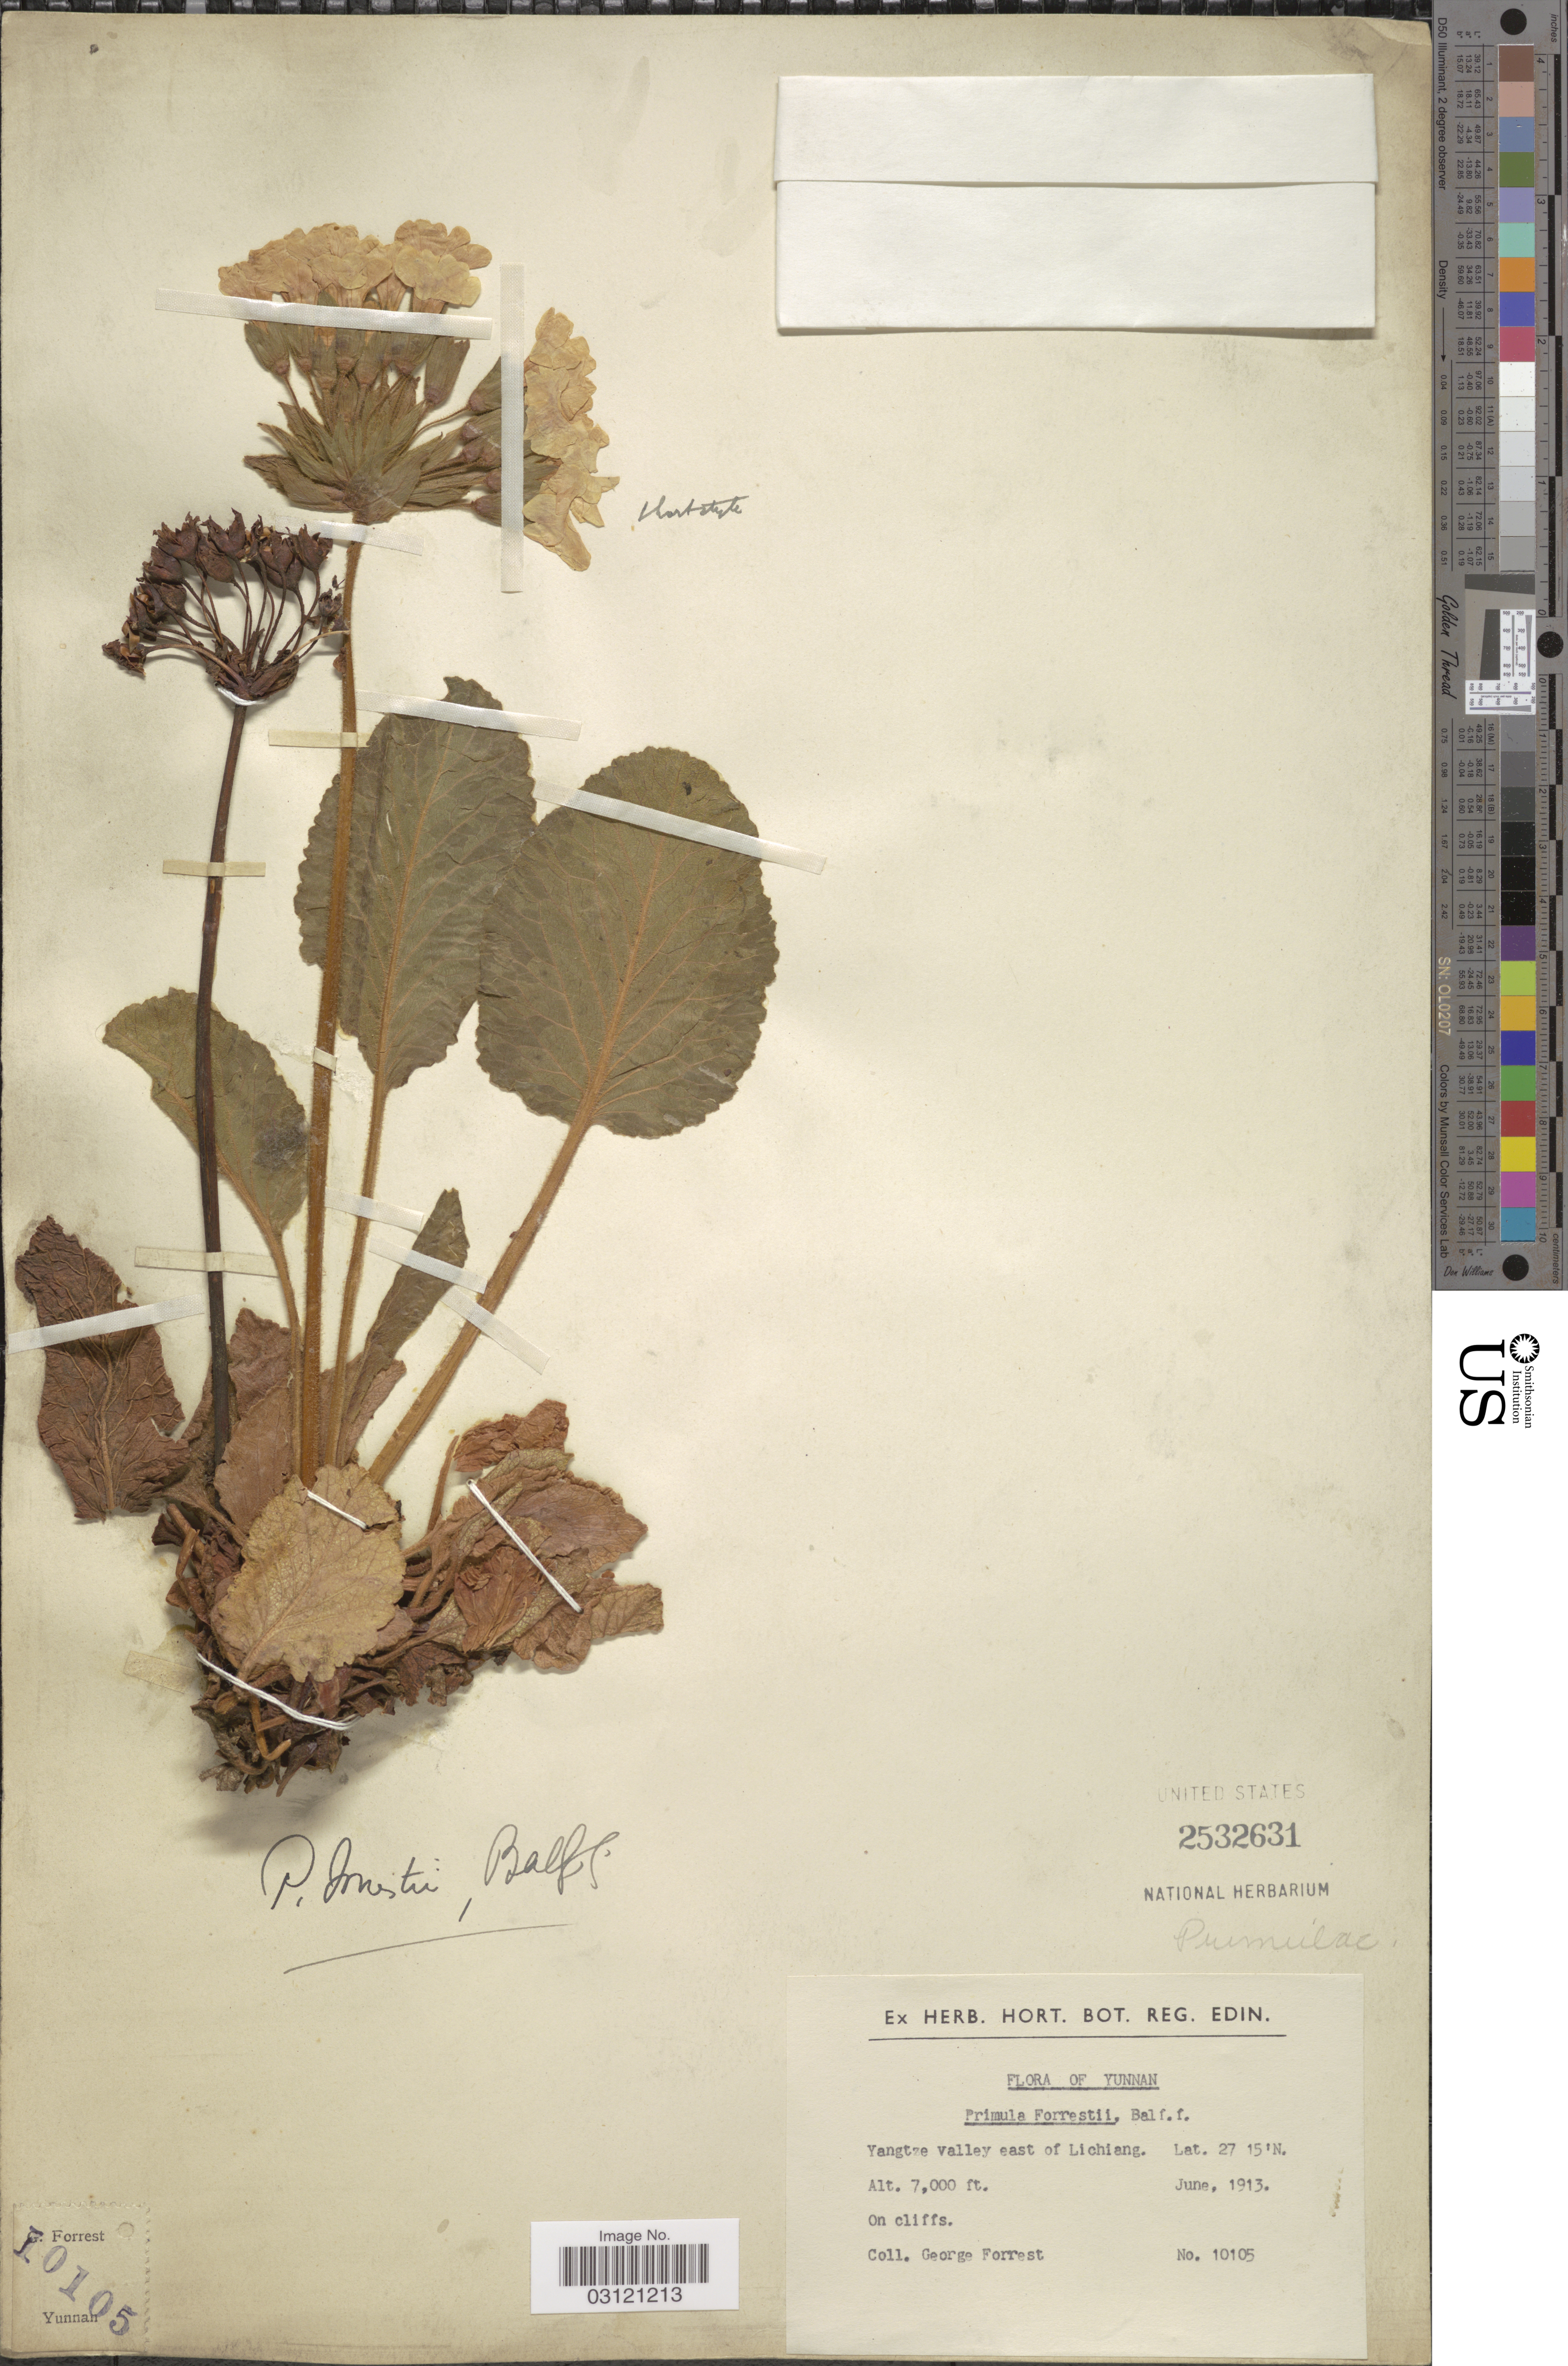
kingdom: Plantae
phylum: Tracheophyta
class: Magnoliopsida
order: Ericales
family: Primulaceae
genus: Primula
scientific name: Primula forrestii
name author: Balf. f. in Forrest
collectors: G. Forrest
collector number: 10105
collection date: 1913-06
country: China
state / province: Yunnan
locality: Yangtze valley east of Lichiang.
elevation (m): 2134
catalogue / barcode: US 2532631